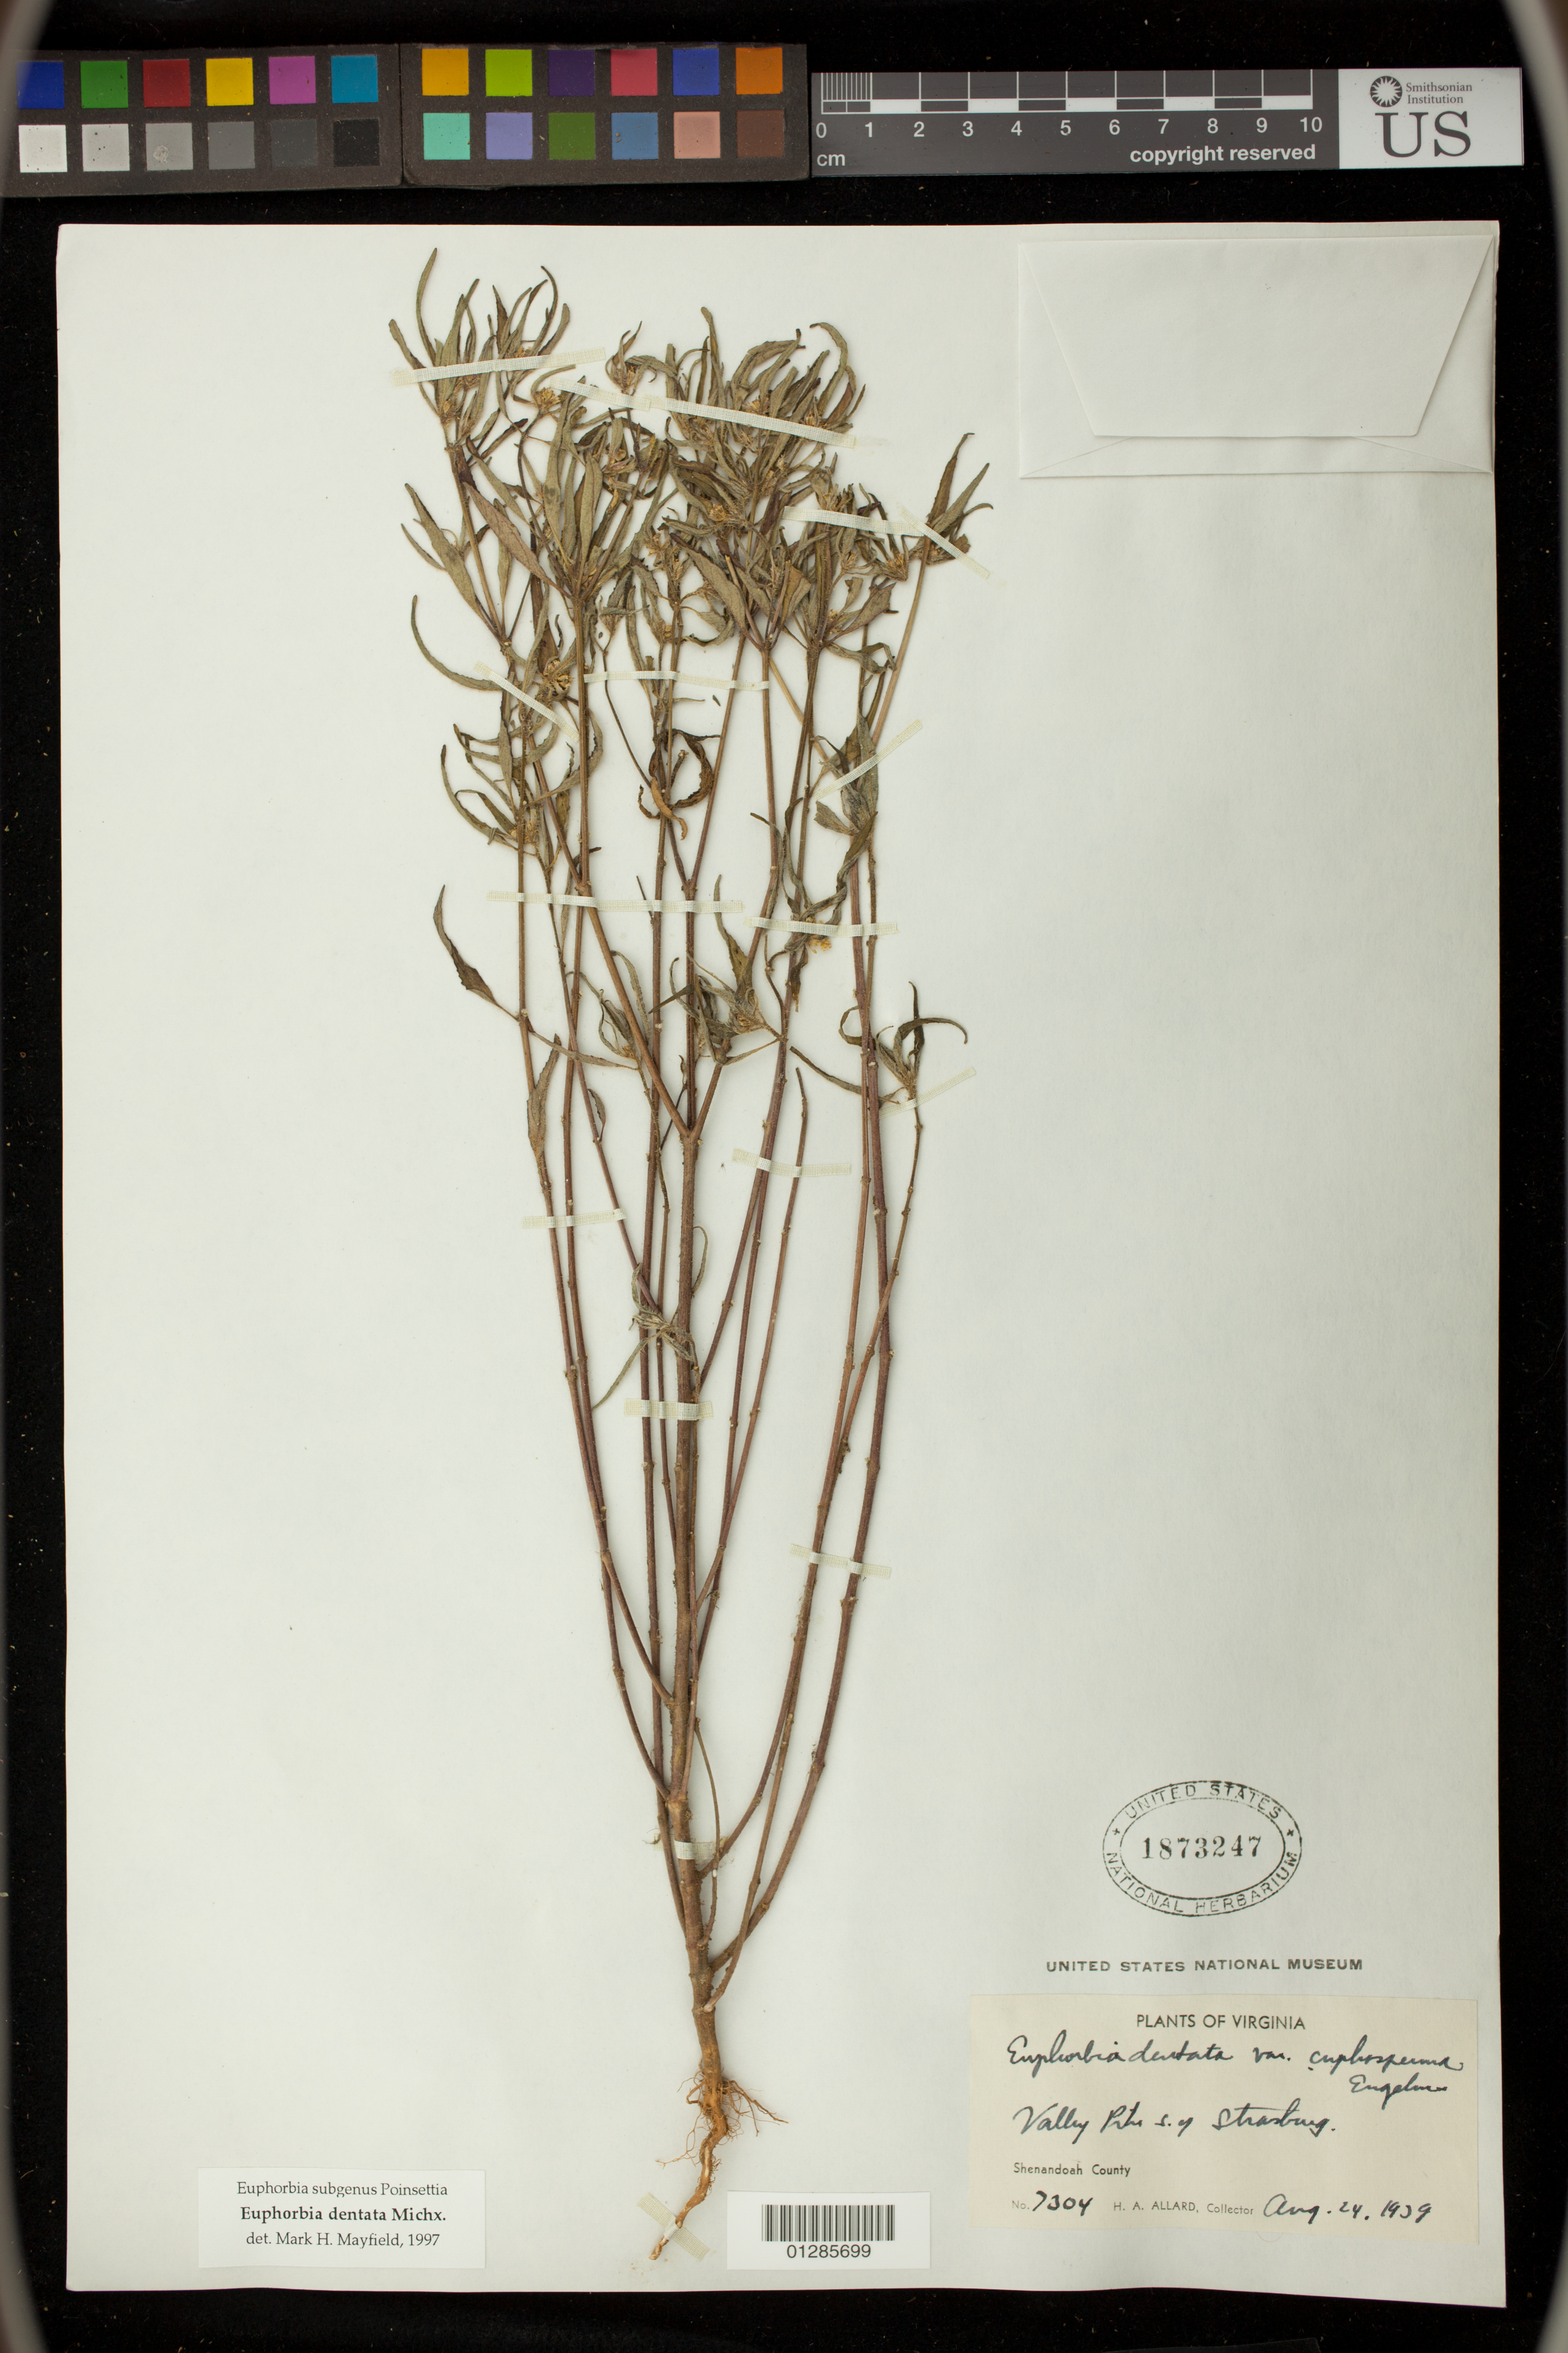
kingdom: Plantae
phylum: Tracheophyta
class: Magnoliopsida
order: Malpighiales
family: Euphorbiaceae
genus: Euphorbia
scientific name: Euphorbia dentata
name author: Michx.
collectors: H. A. Allard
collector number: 7304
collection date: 1939-08-24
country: United States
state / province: Virginia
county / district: Shenandoah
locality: Valley Pike s.y Strasburg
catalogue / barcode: US 1873247